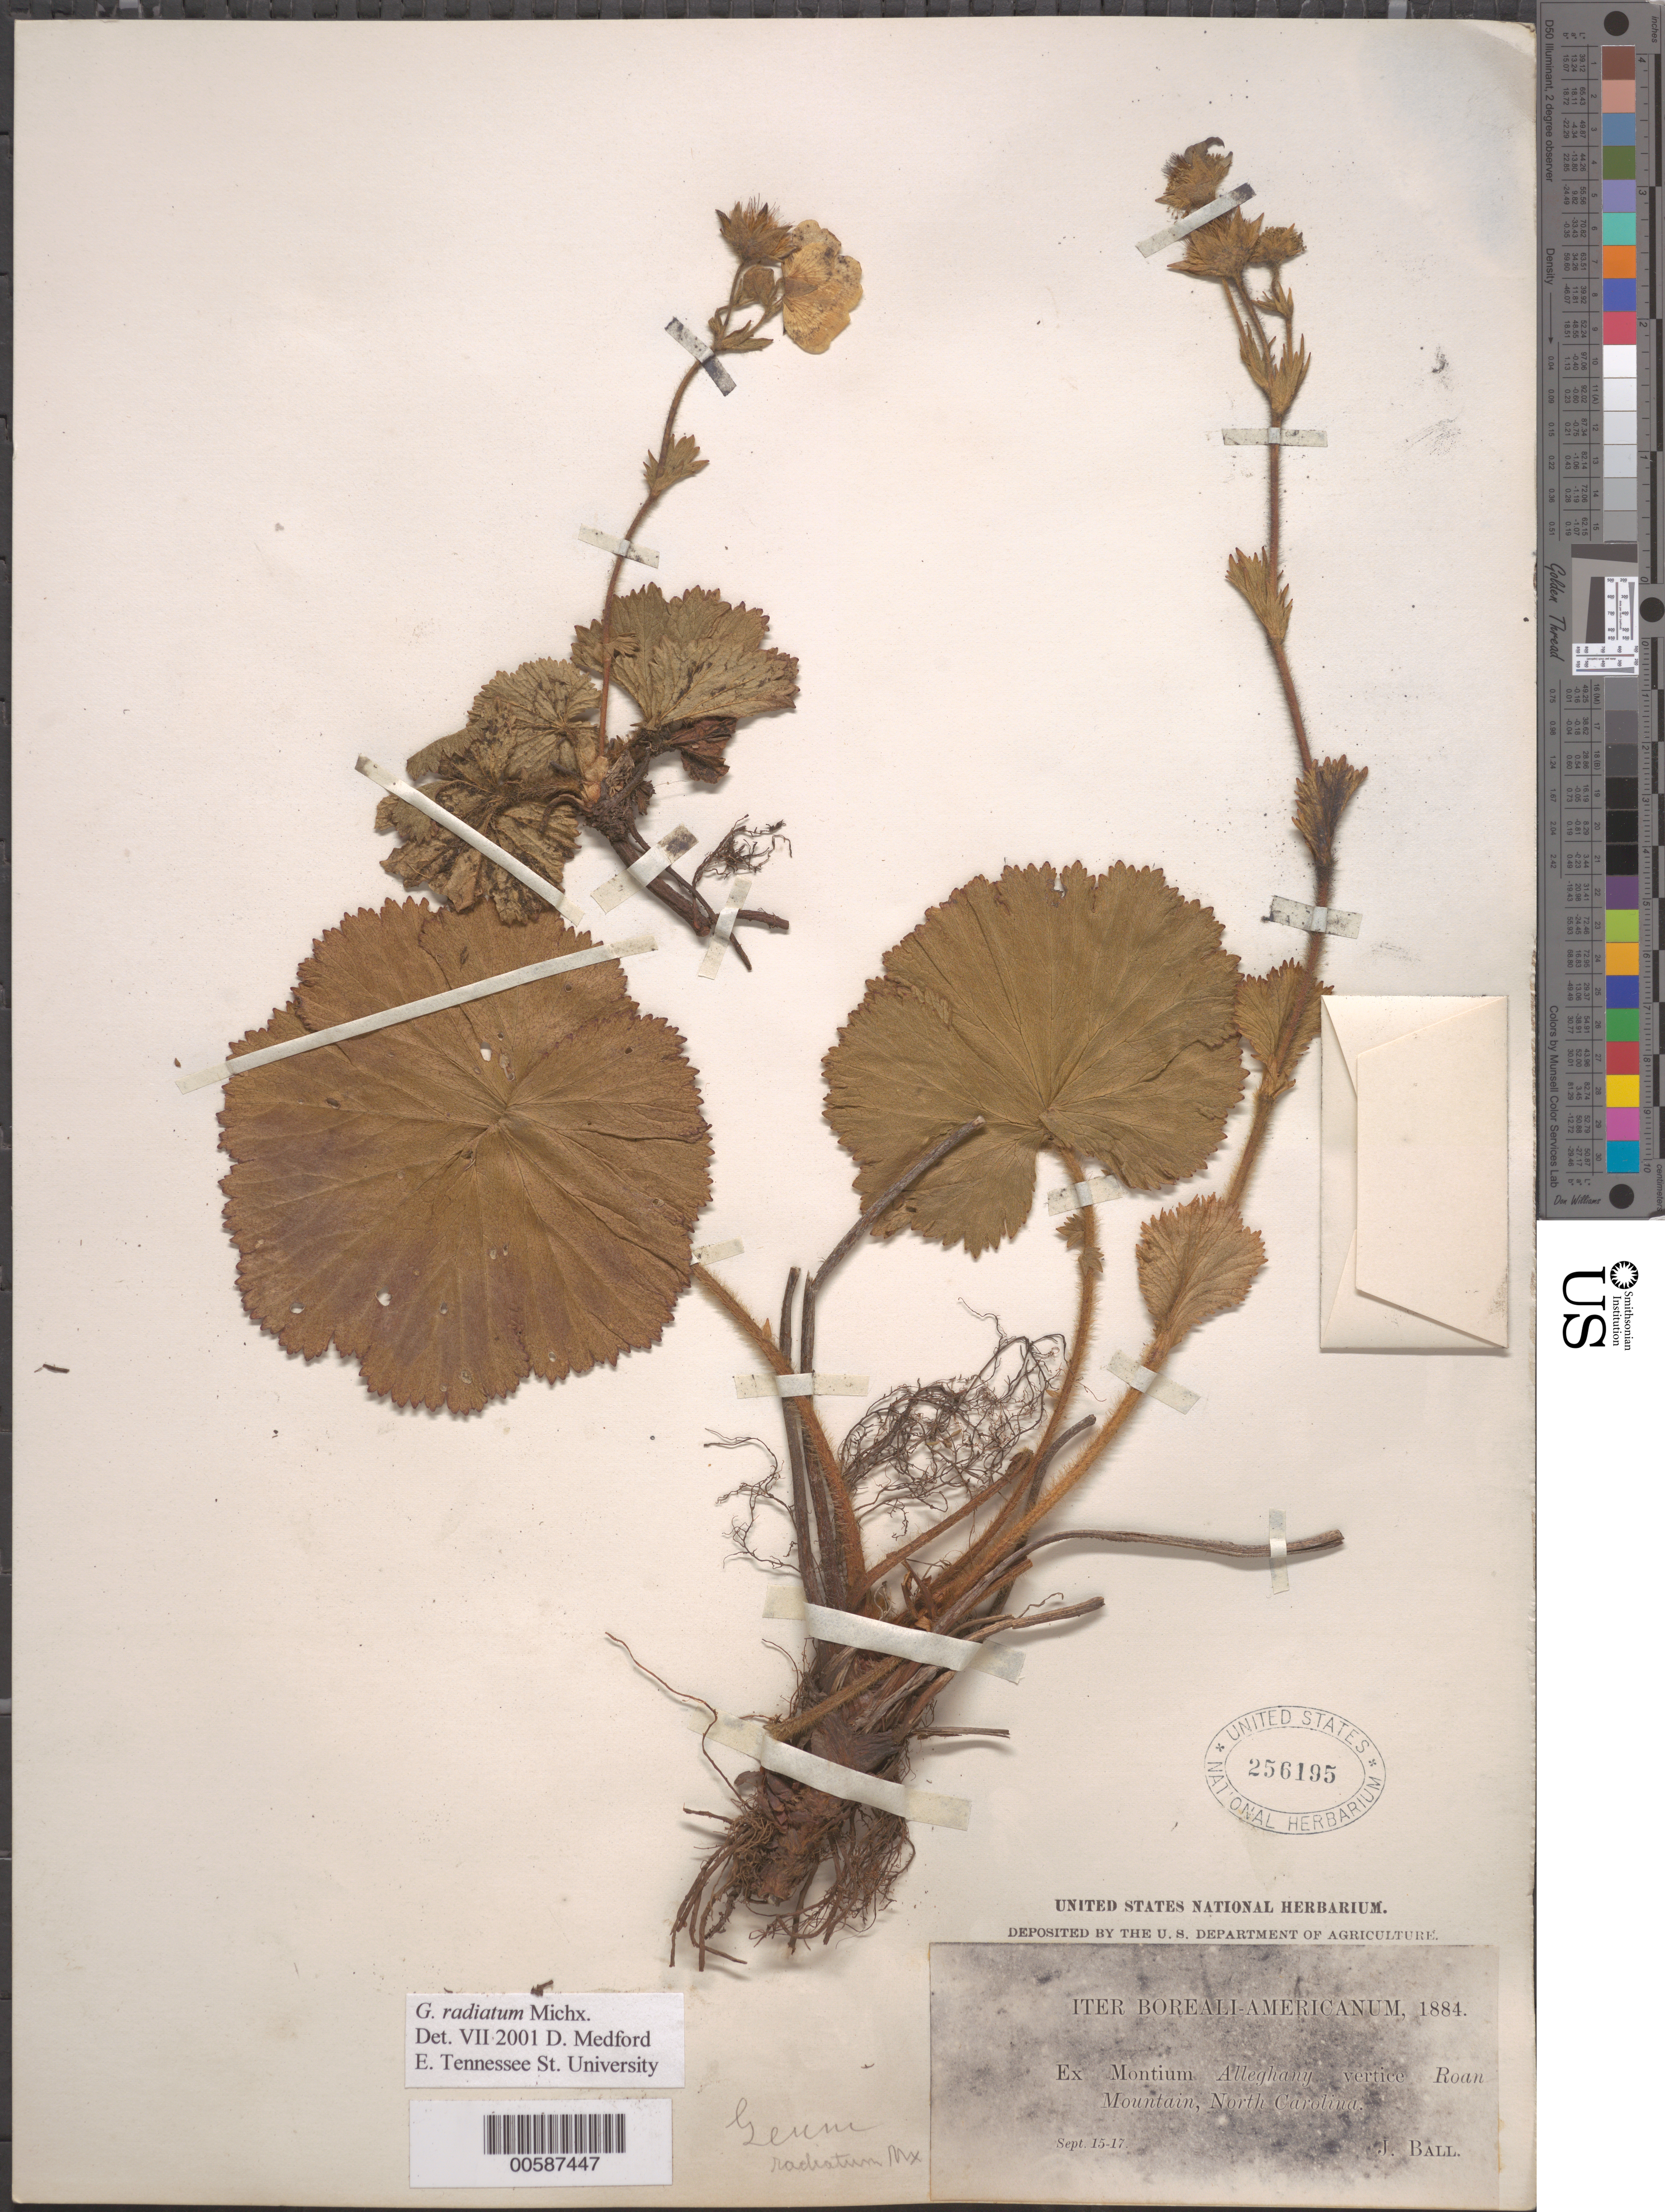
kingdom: Plantae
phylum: Tracheophyta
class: Magnoliopsida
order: Rosales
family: Rosaceae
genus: Geum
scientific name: Geum radiatum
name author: Michx.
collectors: J. Ball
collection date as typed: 15 Sep 1884 to 17 Sep 1884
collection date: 1884-09-15/1884-09-17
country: United States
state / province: North Carolina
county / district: Mitchell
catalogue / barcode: US 256195